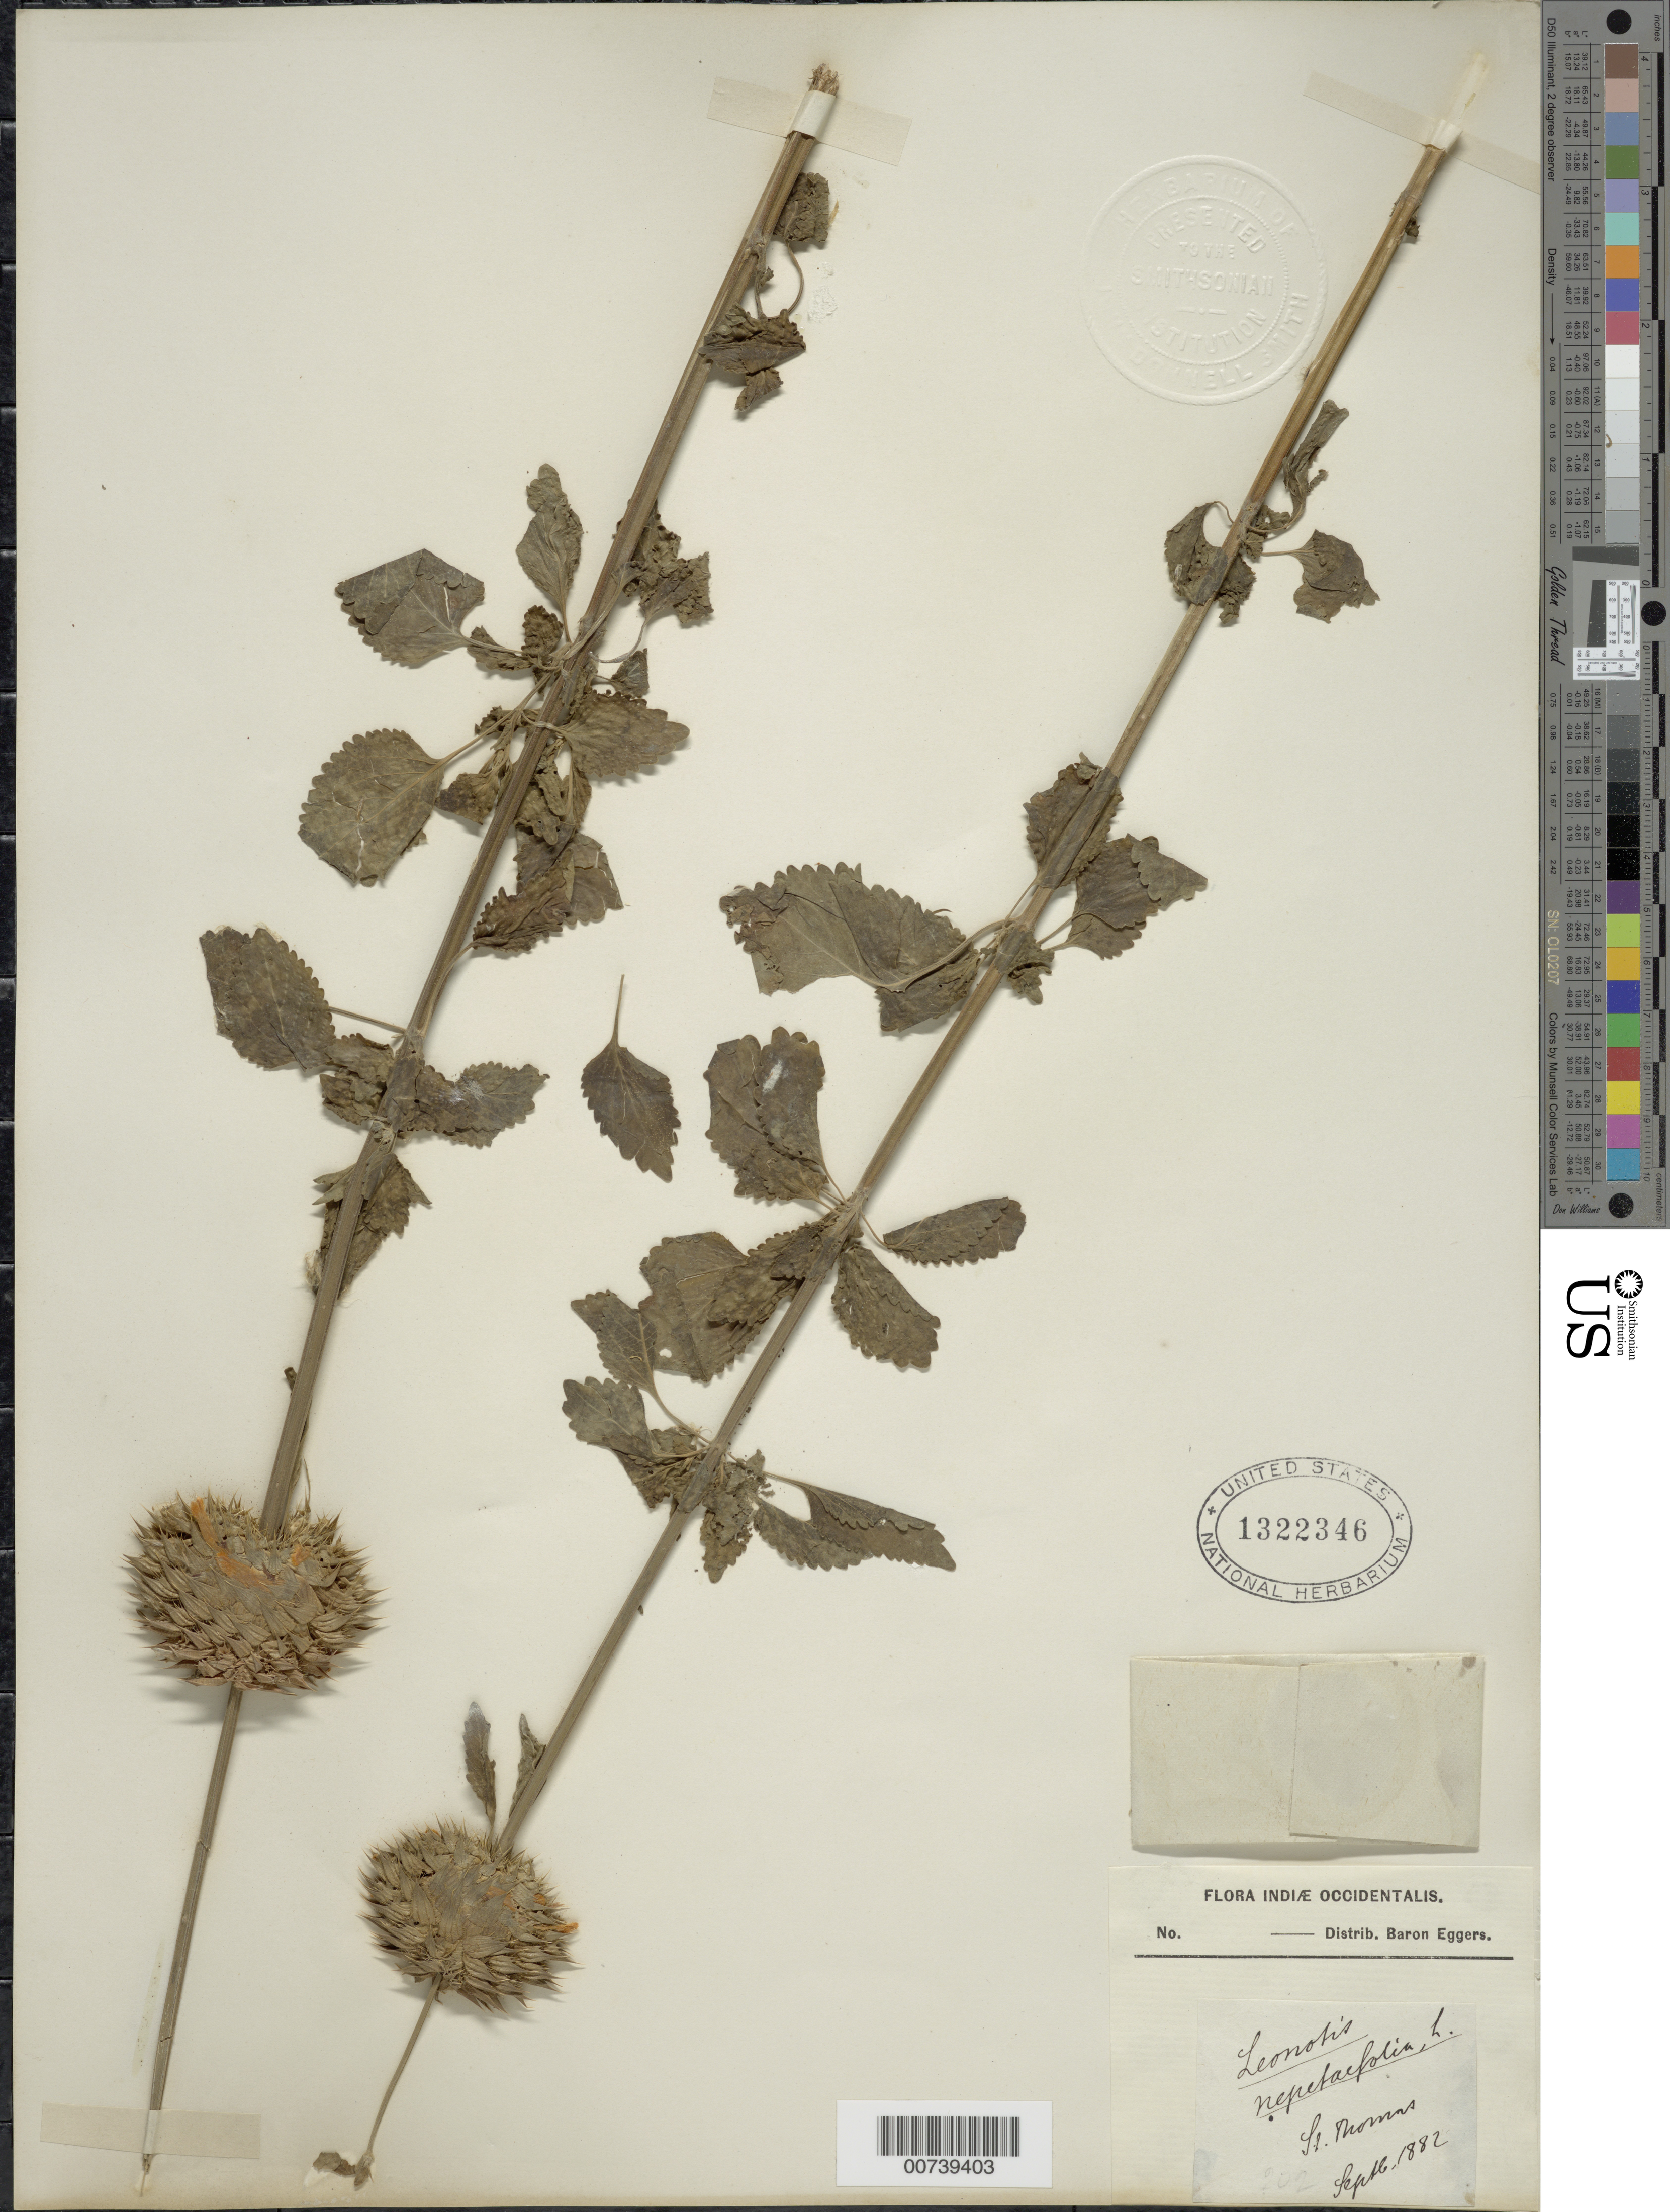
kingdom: Plantae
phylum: Tracheophyta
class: Magnoliopsida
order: Lamiales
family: Lamiaceae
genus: Leonotis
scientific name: Leonotis nepetifolia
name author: (L.) R. Br.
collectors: H. F. A. von Eggers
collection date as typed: Sep 1882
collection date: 1882-09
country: U.S. Virgin Islands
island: St. Thomas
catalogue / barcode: US 1322346